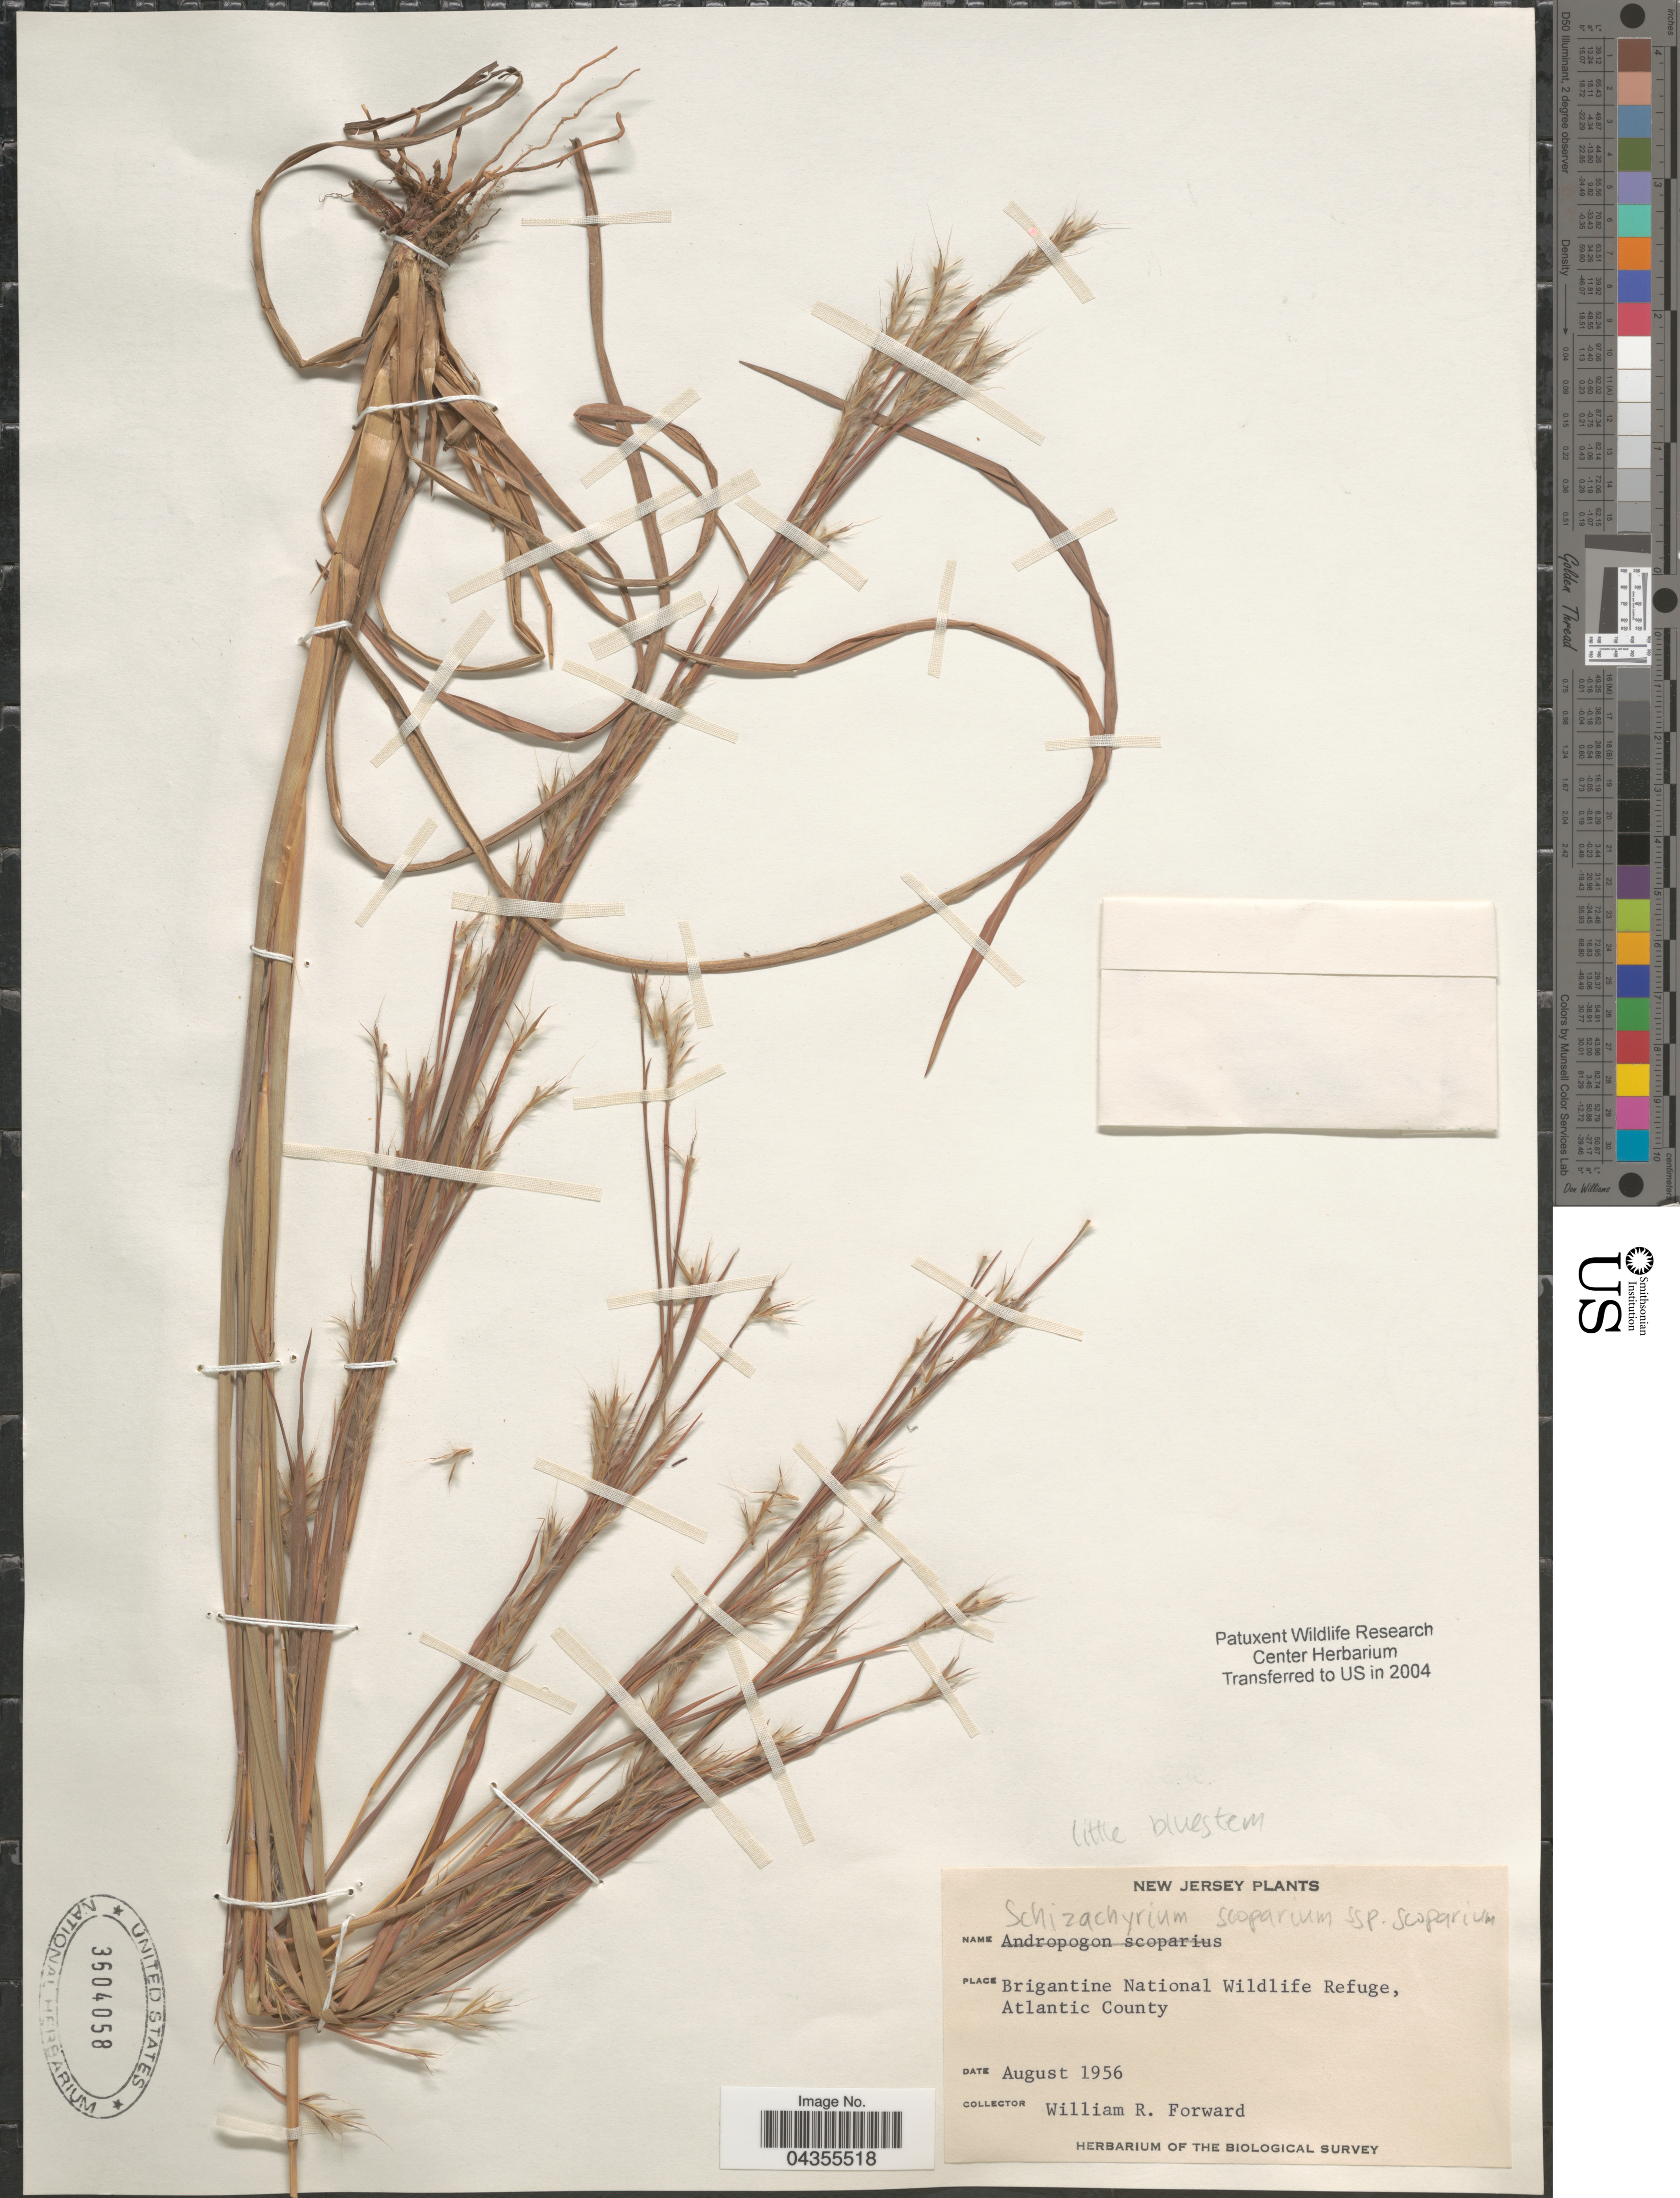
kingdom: Plantae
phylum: Tracheophyta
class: Liliopsida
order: Poales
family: Poaceae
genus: Schizachyrium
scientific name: Schizachyrium scoparium var. scoparium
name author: (Michx.) Nash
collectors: W. Forward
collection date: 1956-08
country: United States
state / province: New Jersey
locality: Brigantine National Wildlife Refuge, Atlantic County. The Biological Survey.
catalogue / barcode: US 3504058